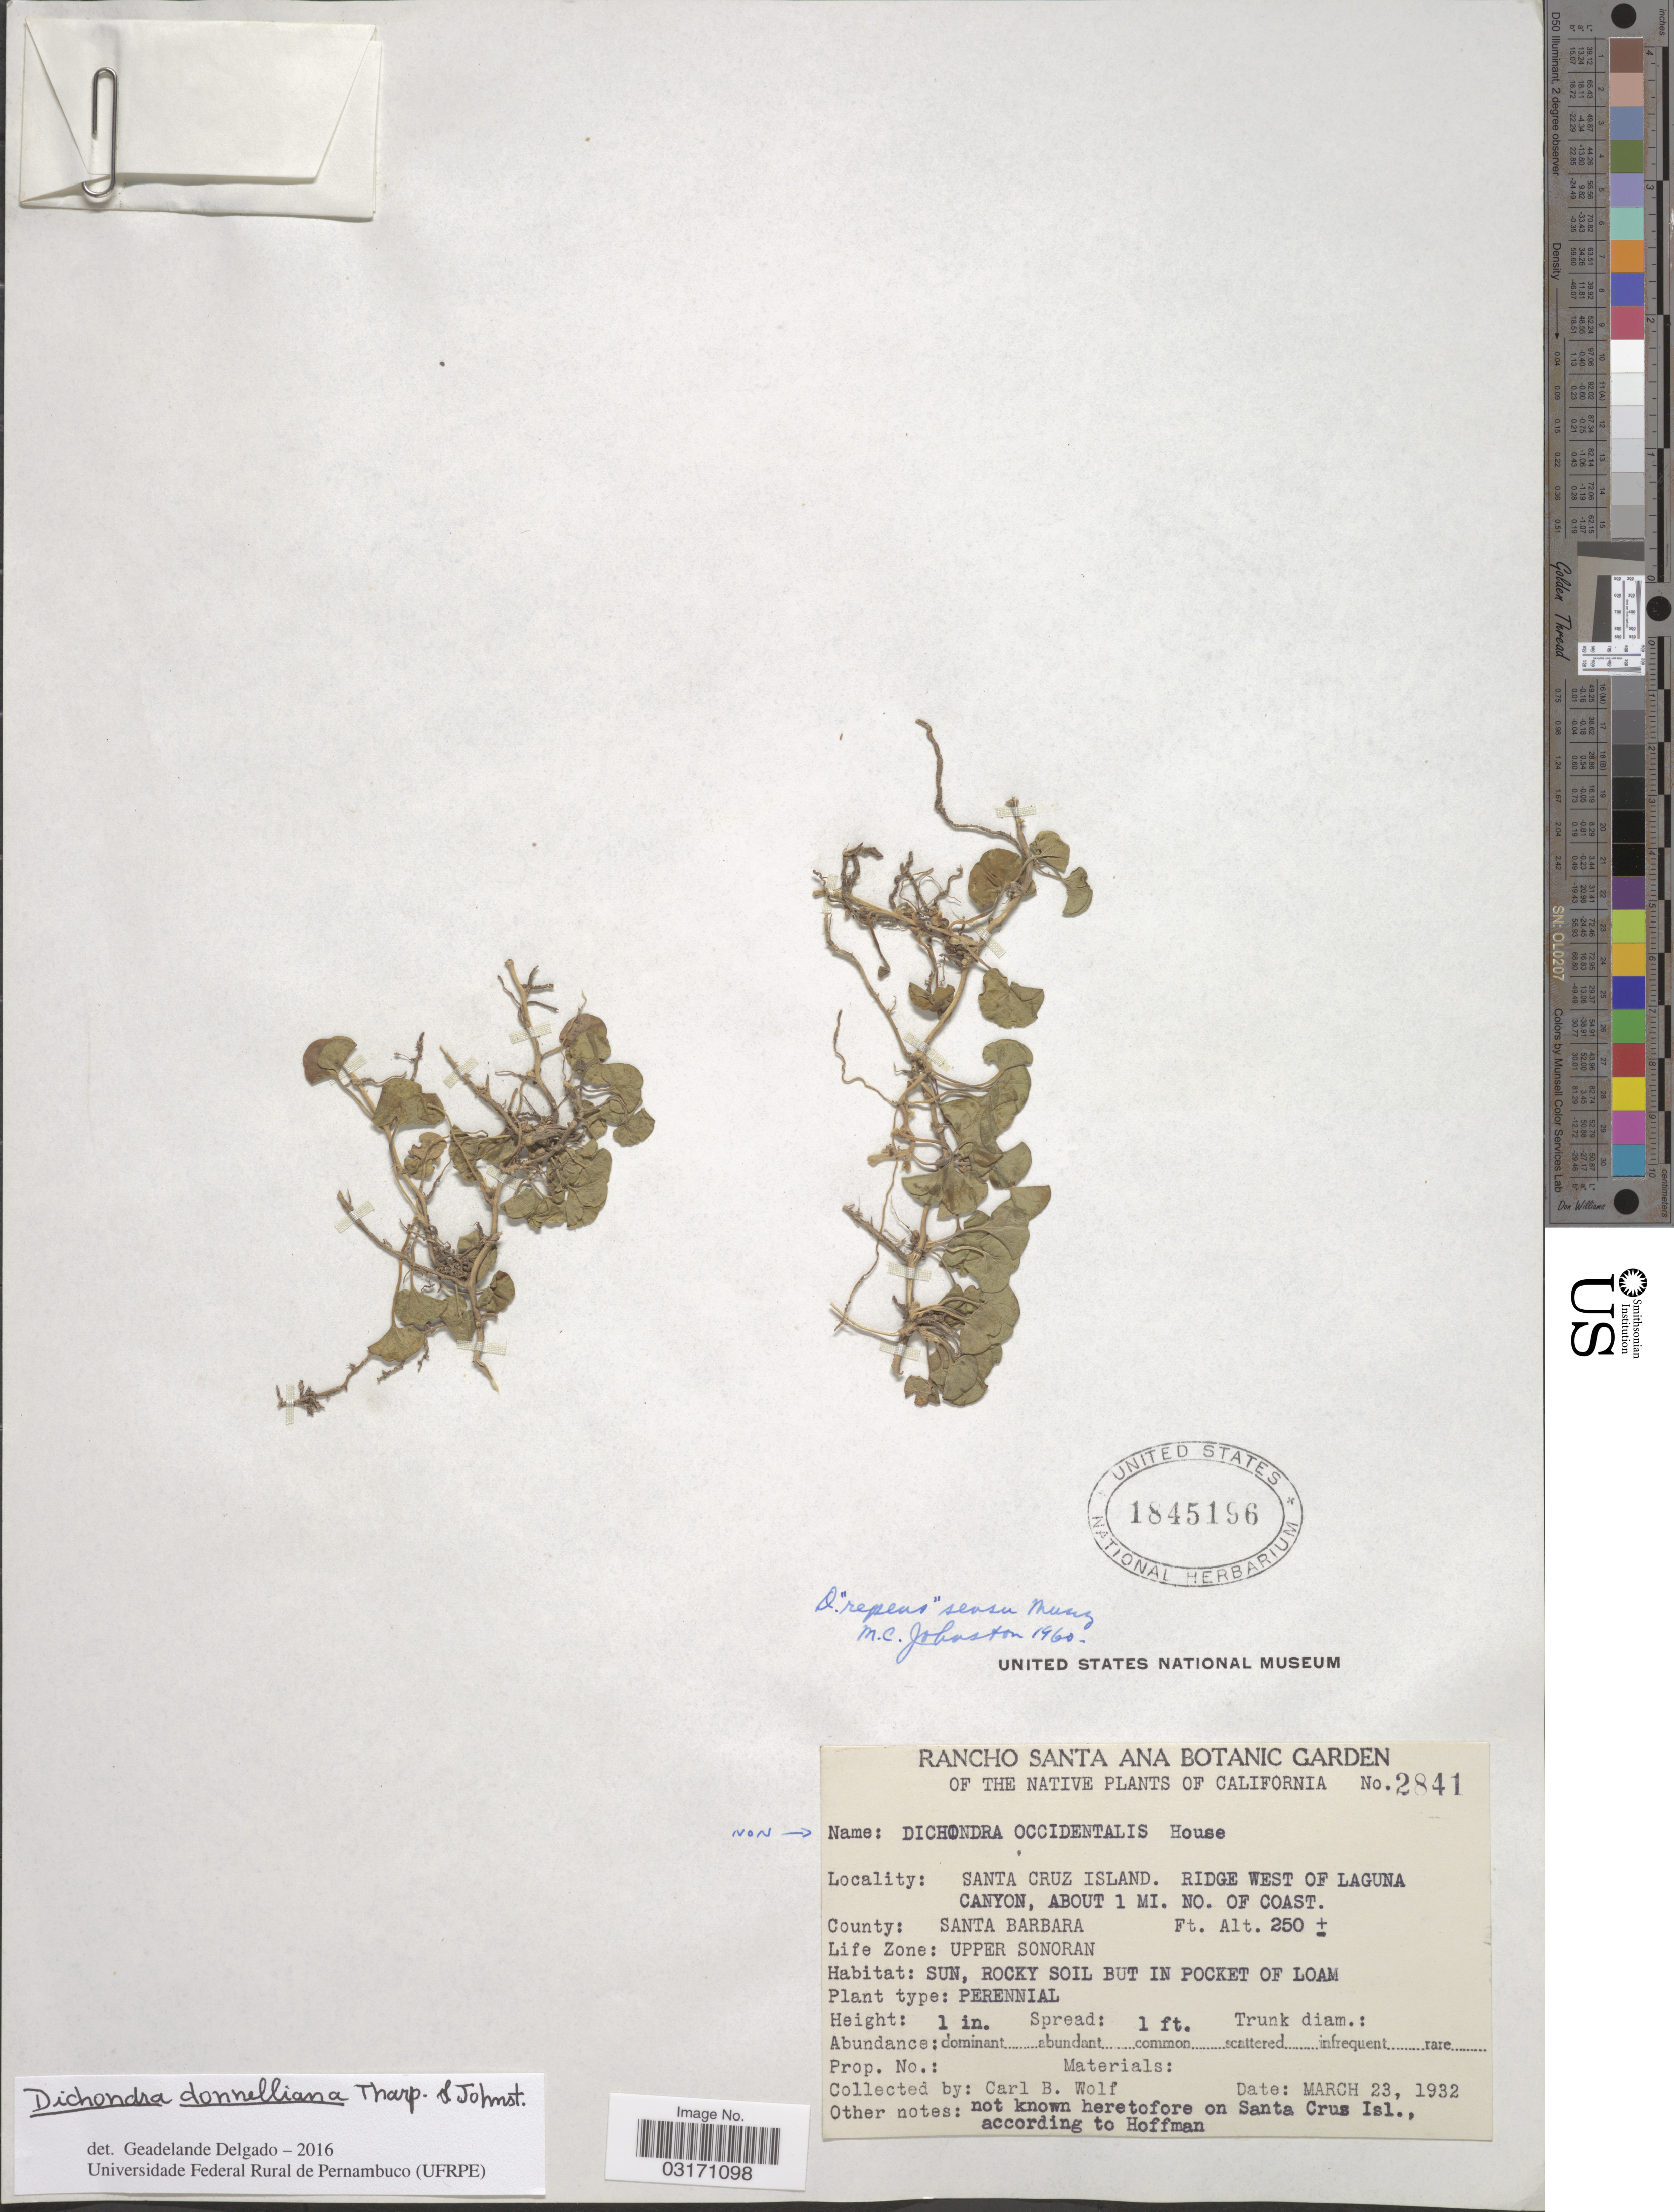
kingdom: Plantae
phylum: Tracheophyta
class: Magnoliopsida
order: Solanales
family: Convolvulaceae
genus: Dichondra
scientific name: Dichondra donelliana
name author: Tharp & M.C. Johnst.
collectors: C. B. Wolf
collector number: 2841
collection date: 1932-03-23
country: United States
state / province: California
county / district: Santa Barbara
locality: Santa Cruz Island. Ridge west of Laguna Canyon, about 1 mi. NO. of coast. County: Santa Barbara. Life Zone: Upper Sonoran.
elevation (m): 76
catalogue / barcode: US 1845196